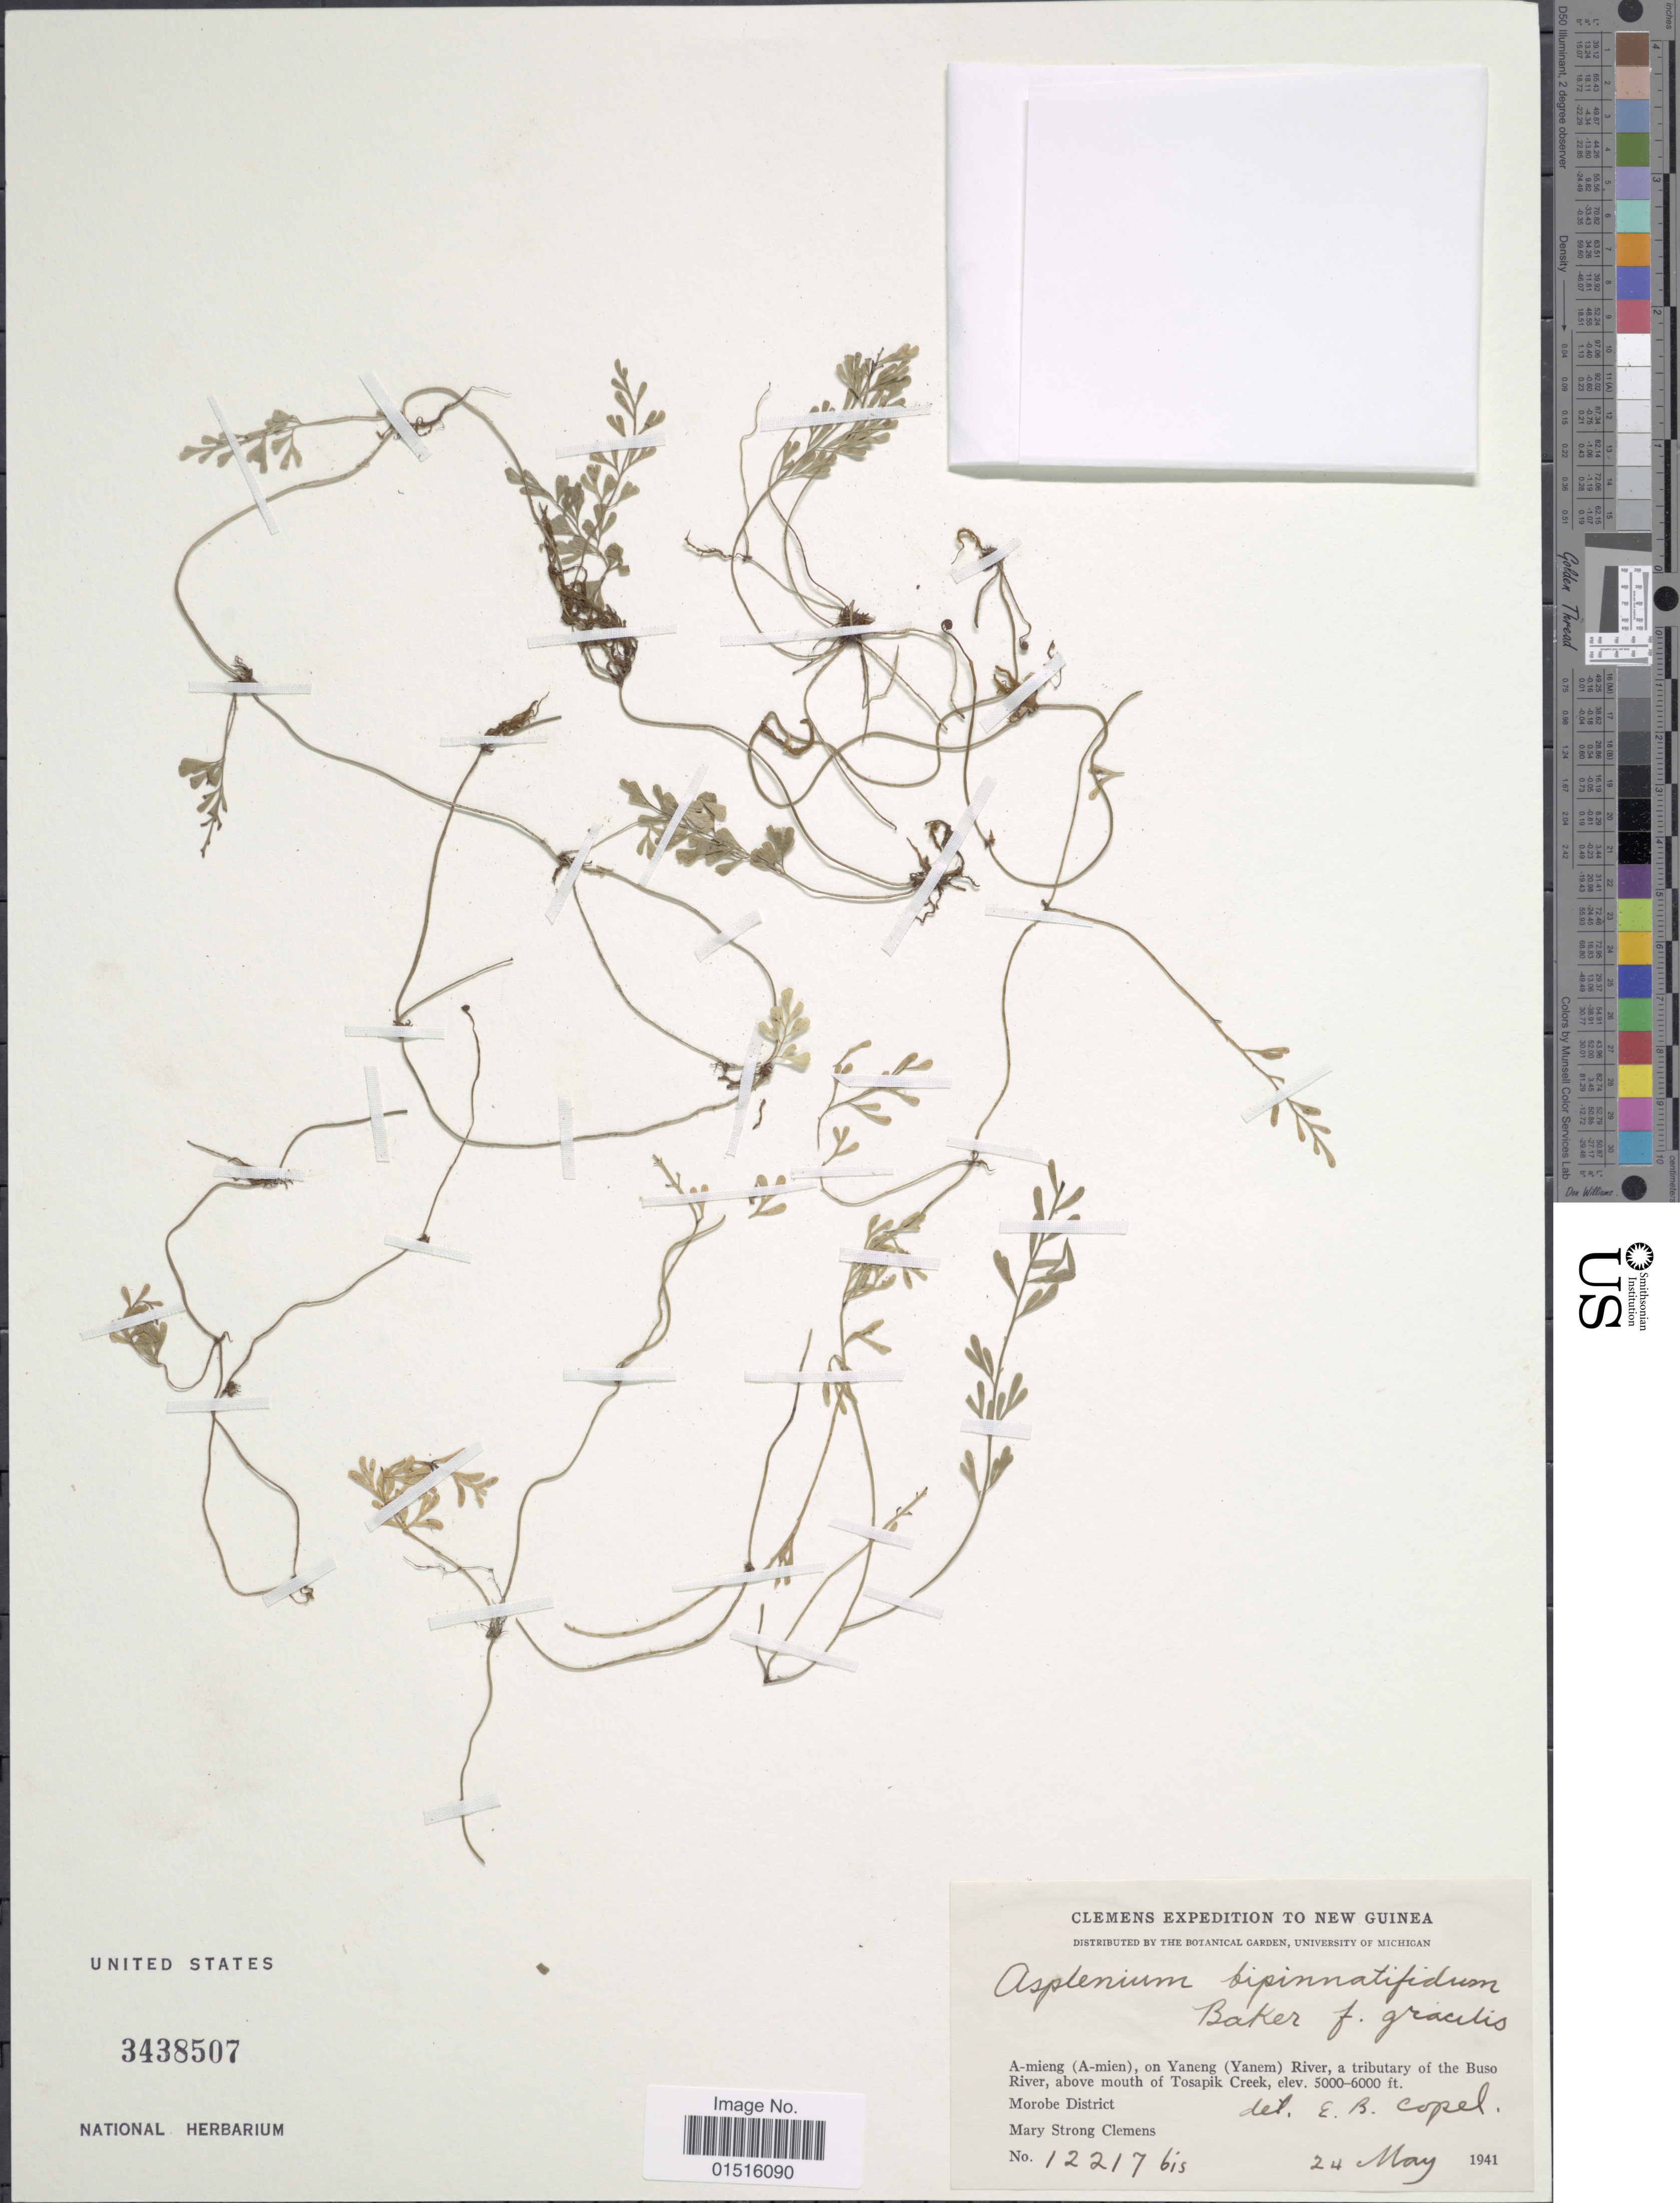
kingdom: Plantae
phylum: Tracheophyta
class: Polypodiopsida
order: Polypodiales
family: Aspleniaceae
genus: Asplenium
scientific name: Asplenium bipinnatifidum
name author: Baker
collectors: M. S. Clemens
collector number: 12217 bis*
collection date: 1941-05-24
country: Papua New Guinea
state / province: Morobe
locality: A- mieng (A- mien), on Yaneng (Yanem) River, a tributary of the Buso River, above mouth of Tosaipik Creek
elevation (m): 1524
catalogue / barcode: US 3438507